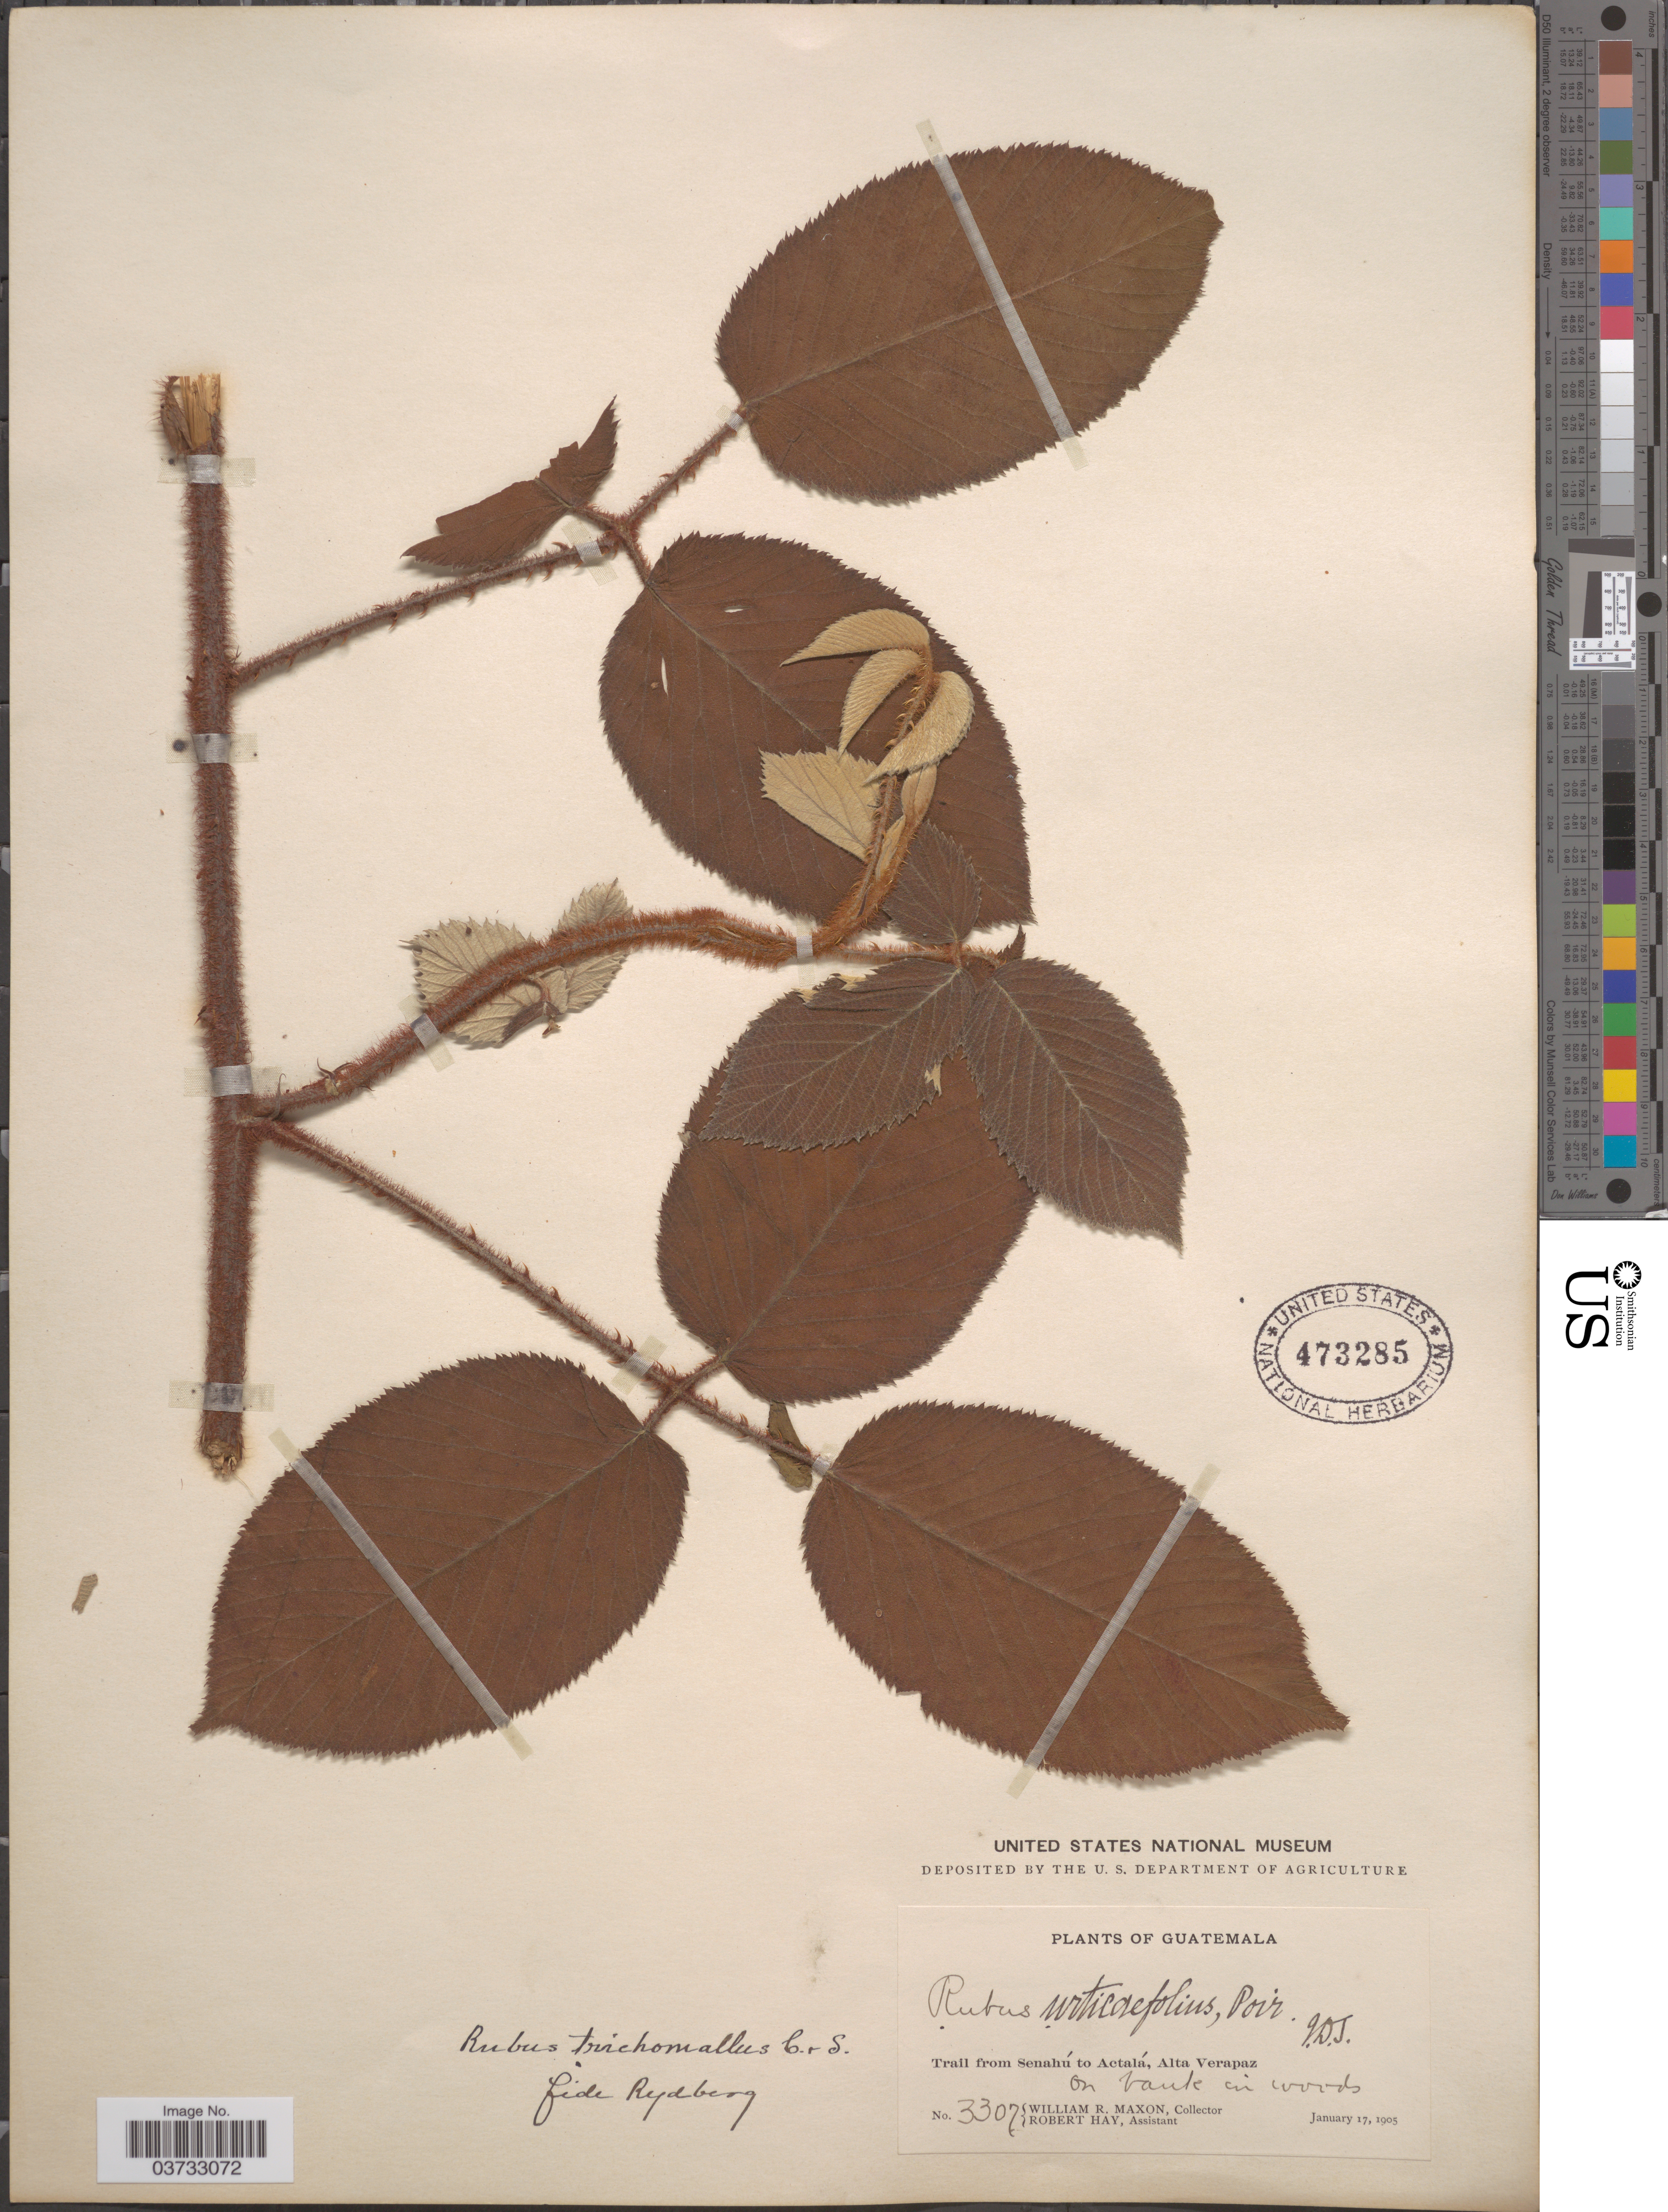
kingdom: Plantae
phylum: Tracheophyta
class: Magnoliopsida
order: Rosales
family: Rosaceae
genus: Rubus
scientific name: Rubus trichomallus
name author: Schltdl.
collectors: W. R. Maxon & R. Hay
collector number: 3307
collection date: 1905-01-17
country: Guatemala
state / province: Alta Verapaz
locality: Trail from Senahú to Actalá.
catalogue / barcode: US 473285